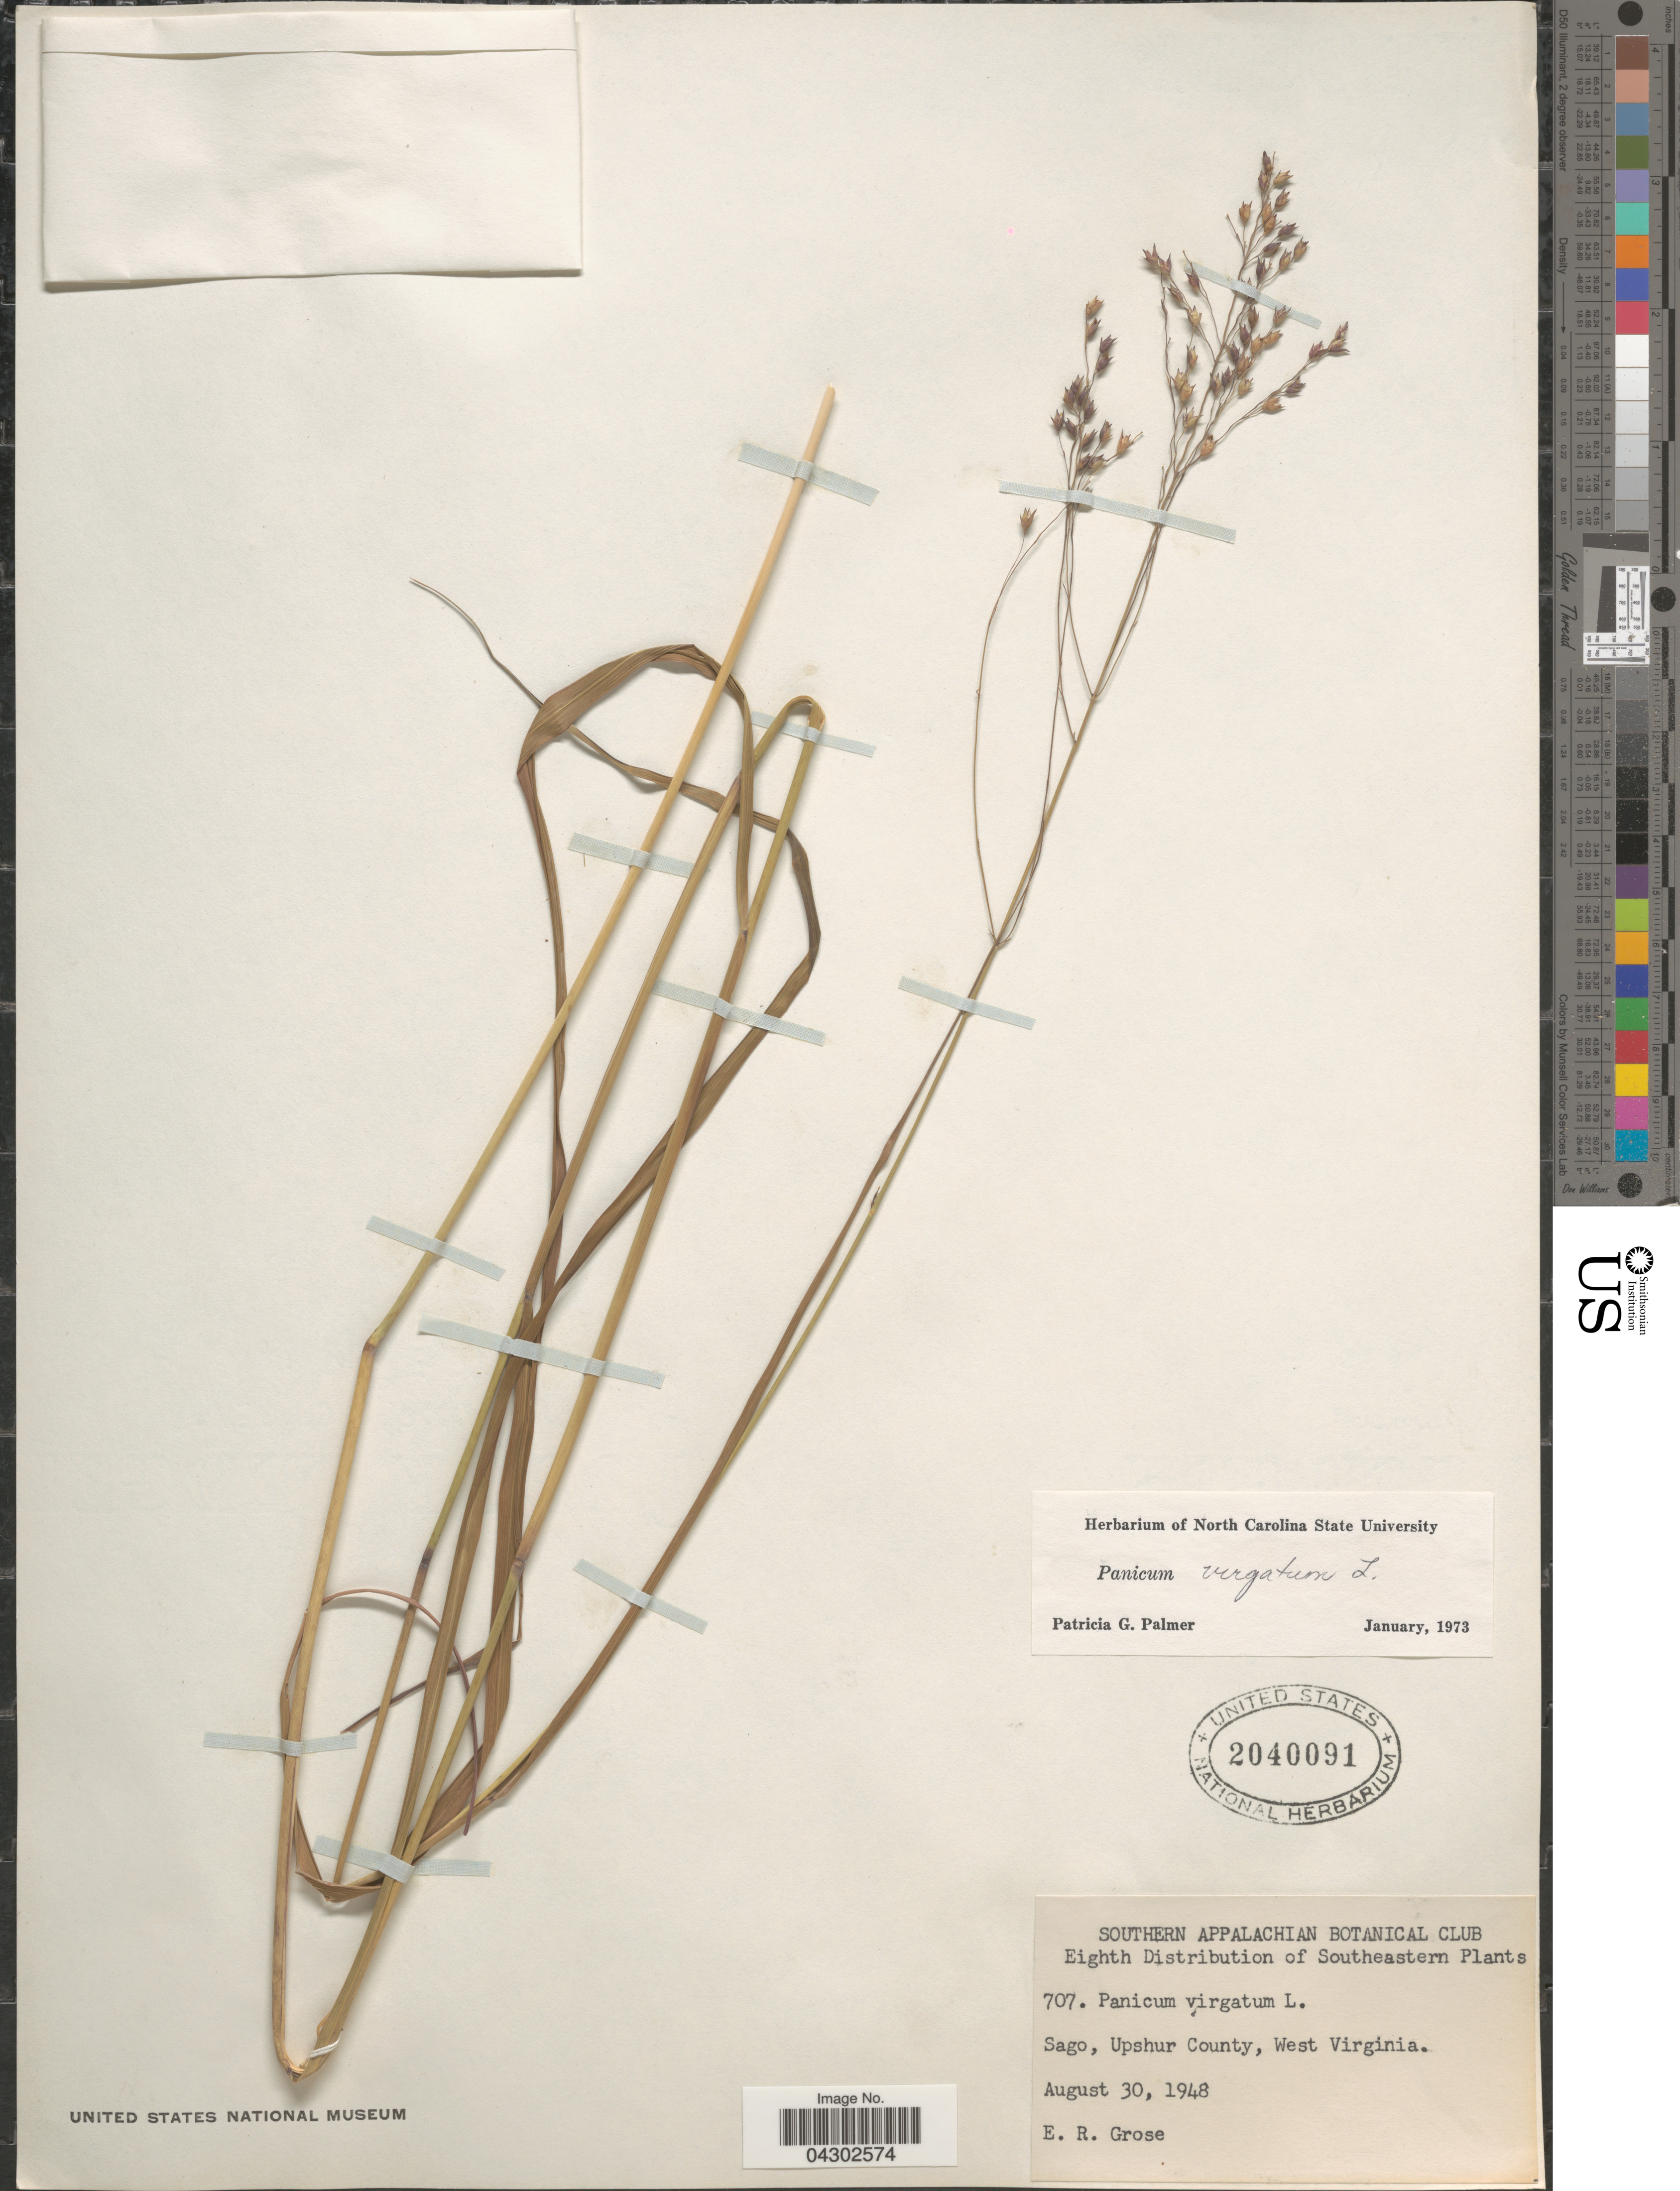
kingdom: Plantae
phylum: Tracheophyta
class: Liliopsida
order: Poales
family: Poaceae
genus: Panicum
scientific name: Panicum virgatum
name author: L.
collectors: E. Grose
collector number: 707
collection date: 1948-08-30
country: United States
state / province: West Virginia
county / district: Upshur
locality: Southeastern. Sago, Upshur County.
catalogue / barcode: US 2040091